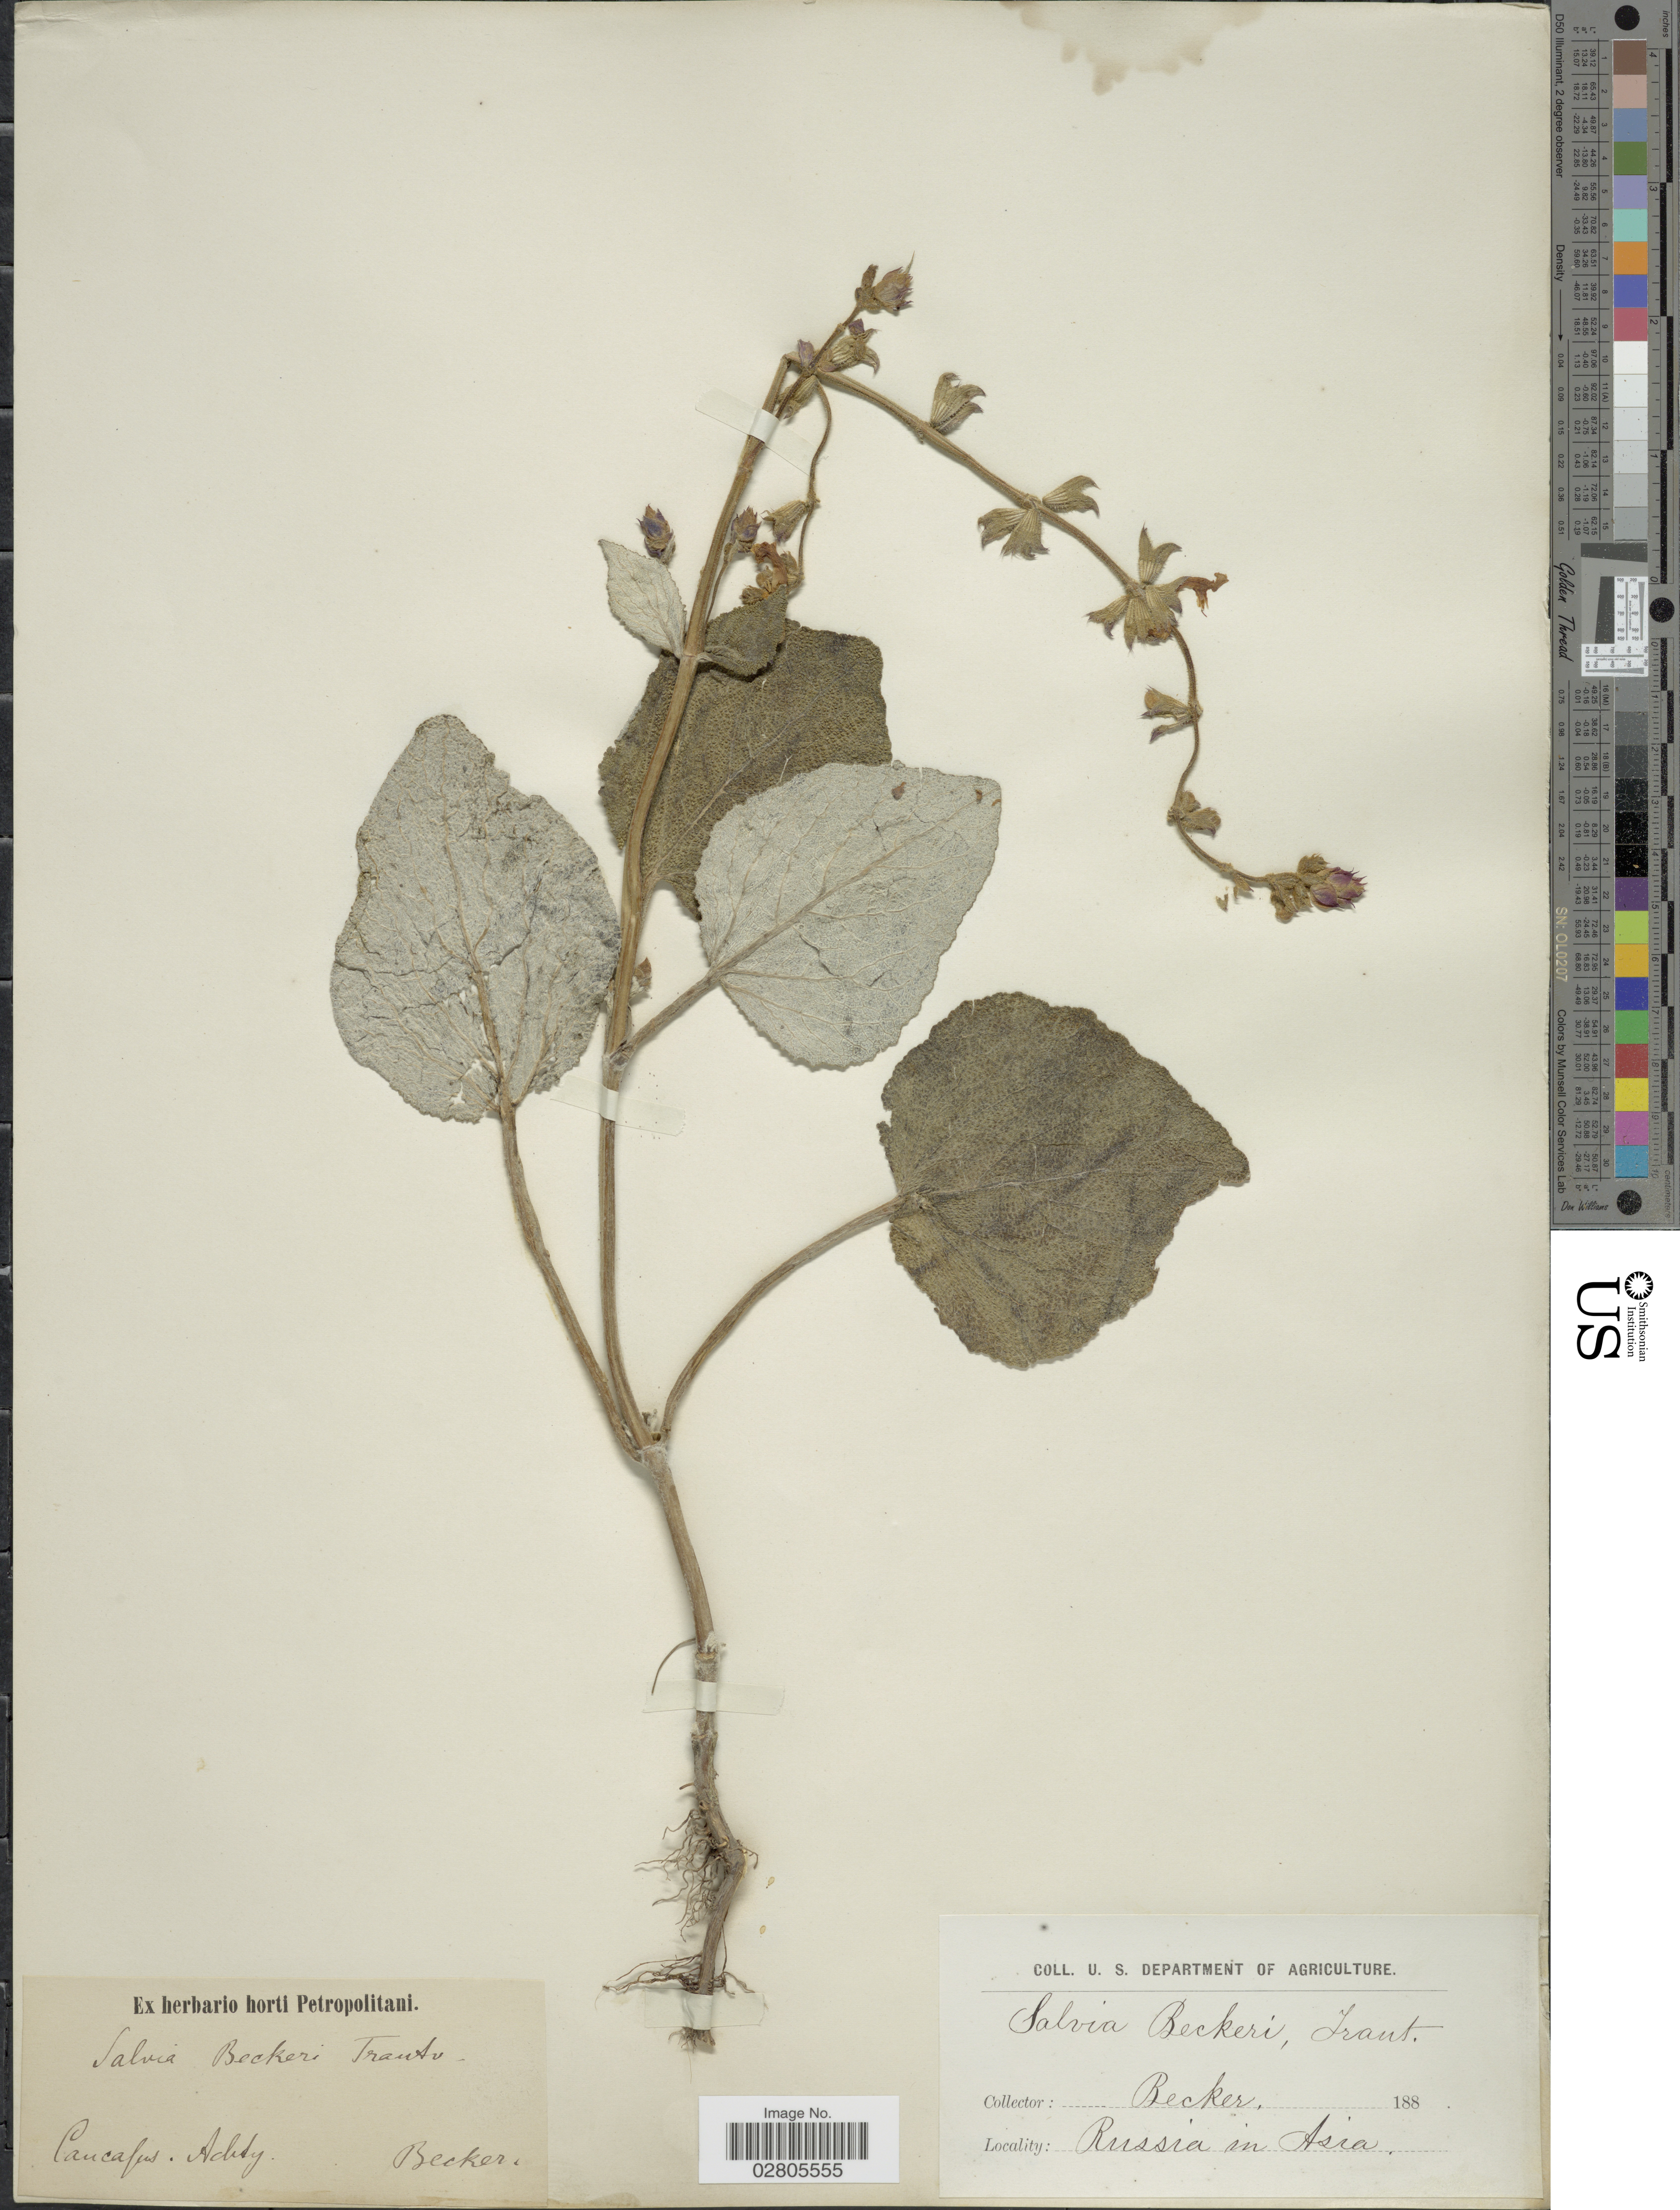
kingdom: Plantae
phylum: Tracheophyta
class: Magnoliopsida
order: Lamiales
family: Lamiaceae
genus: Salvia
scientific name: Salvia beckeri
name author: Trautv.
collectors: -. Becker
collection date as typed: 188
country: Russian Federation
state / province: Dagestan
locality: Caucasus. Ackty. Russia in Asia.